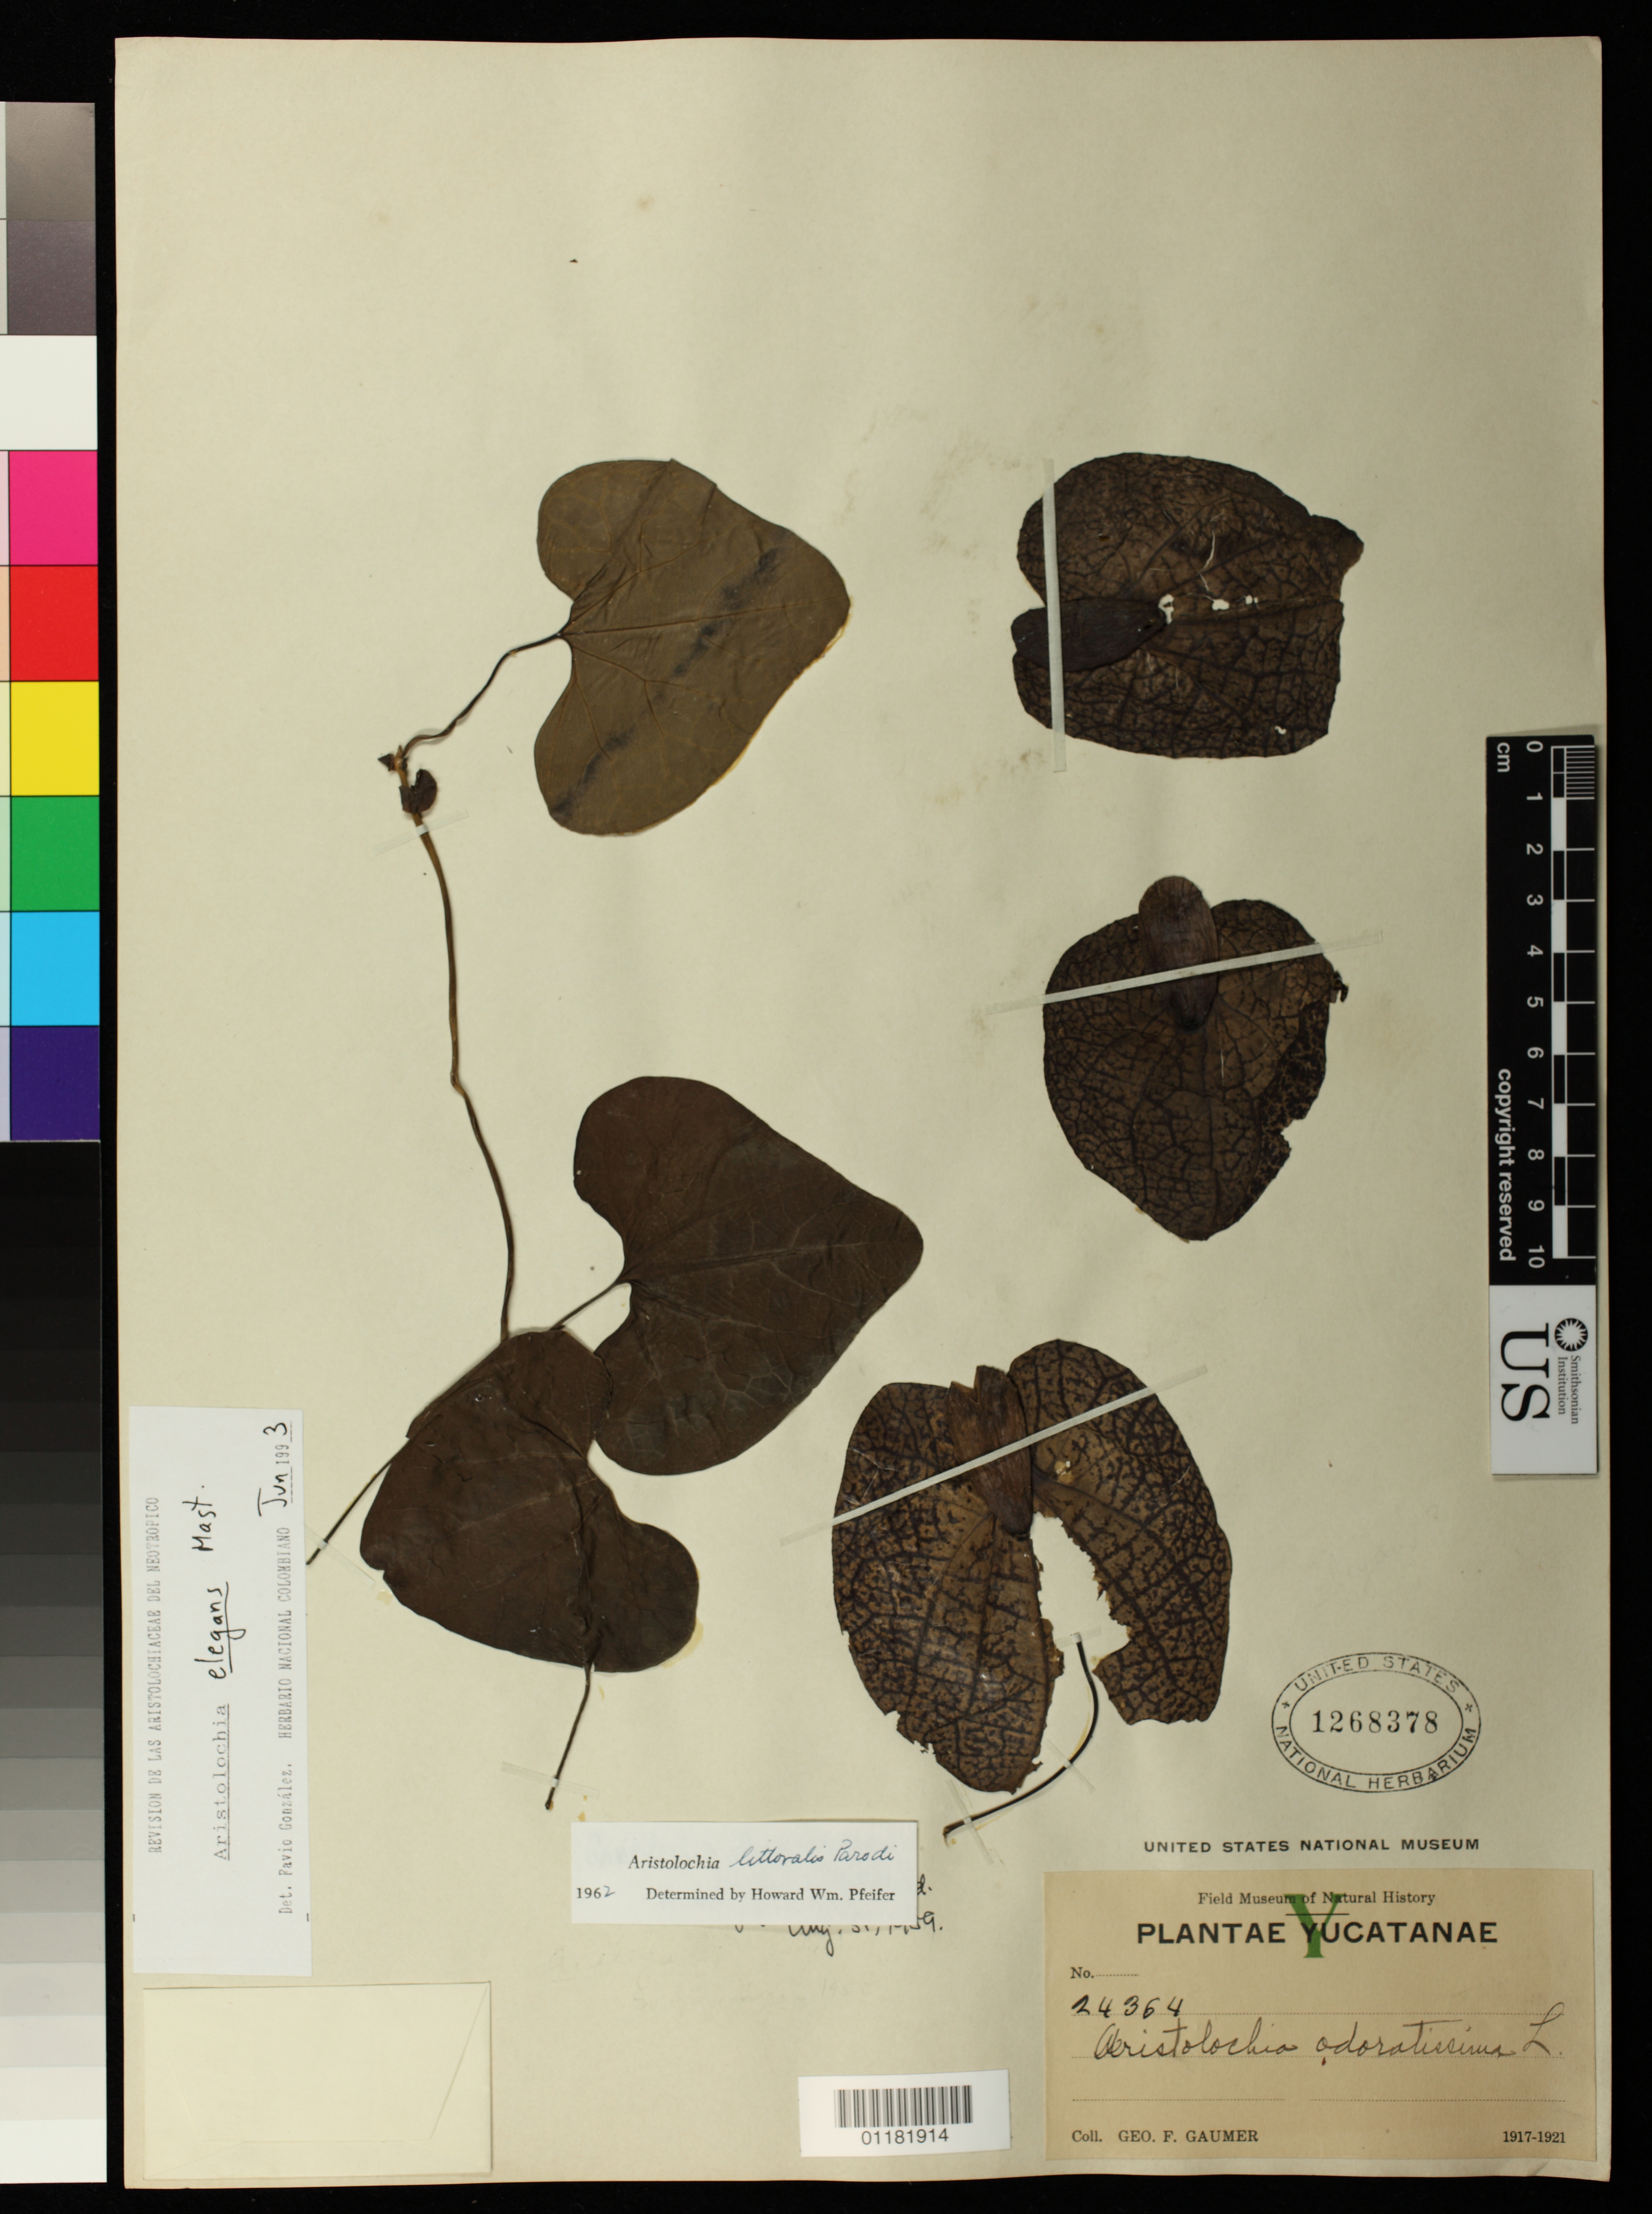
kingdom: Plantae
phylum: Tracheophyta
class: Magnoliopsida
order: Piperales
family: Aristolochiaceae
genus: Aristolochia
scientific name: Aristolochia elegans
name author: Mast.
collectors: G. F. Gaumer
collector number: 24364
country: Mexico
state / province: Yucatán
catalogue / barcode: US 1268378